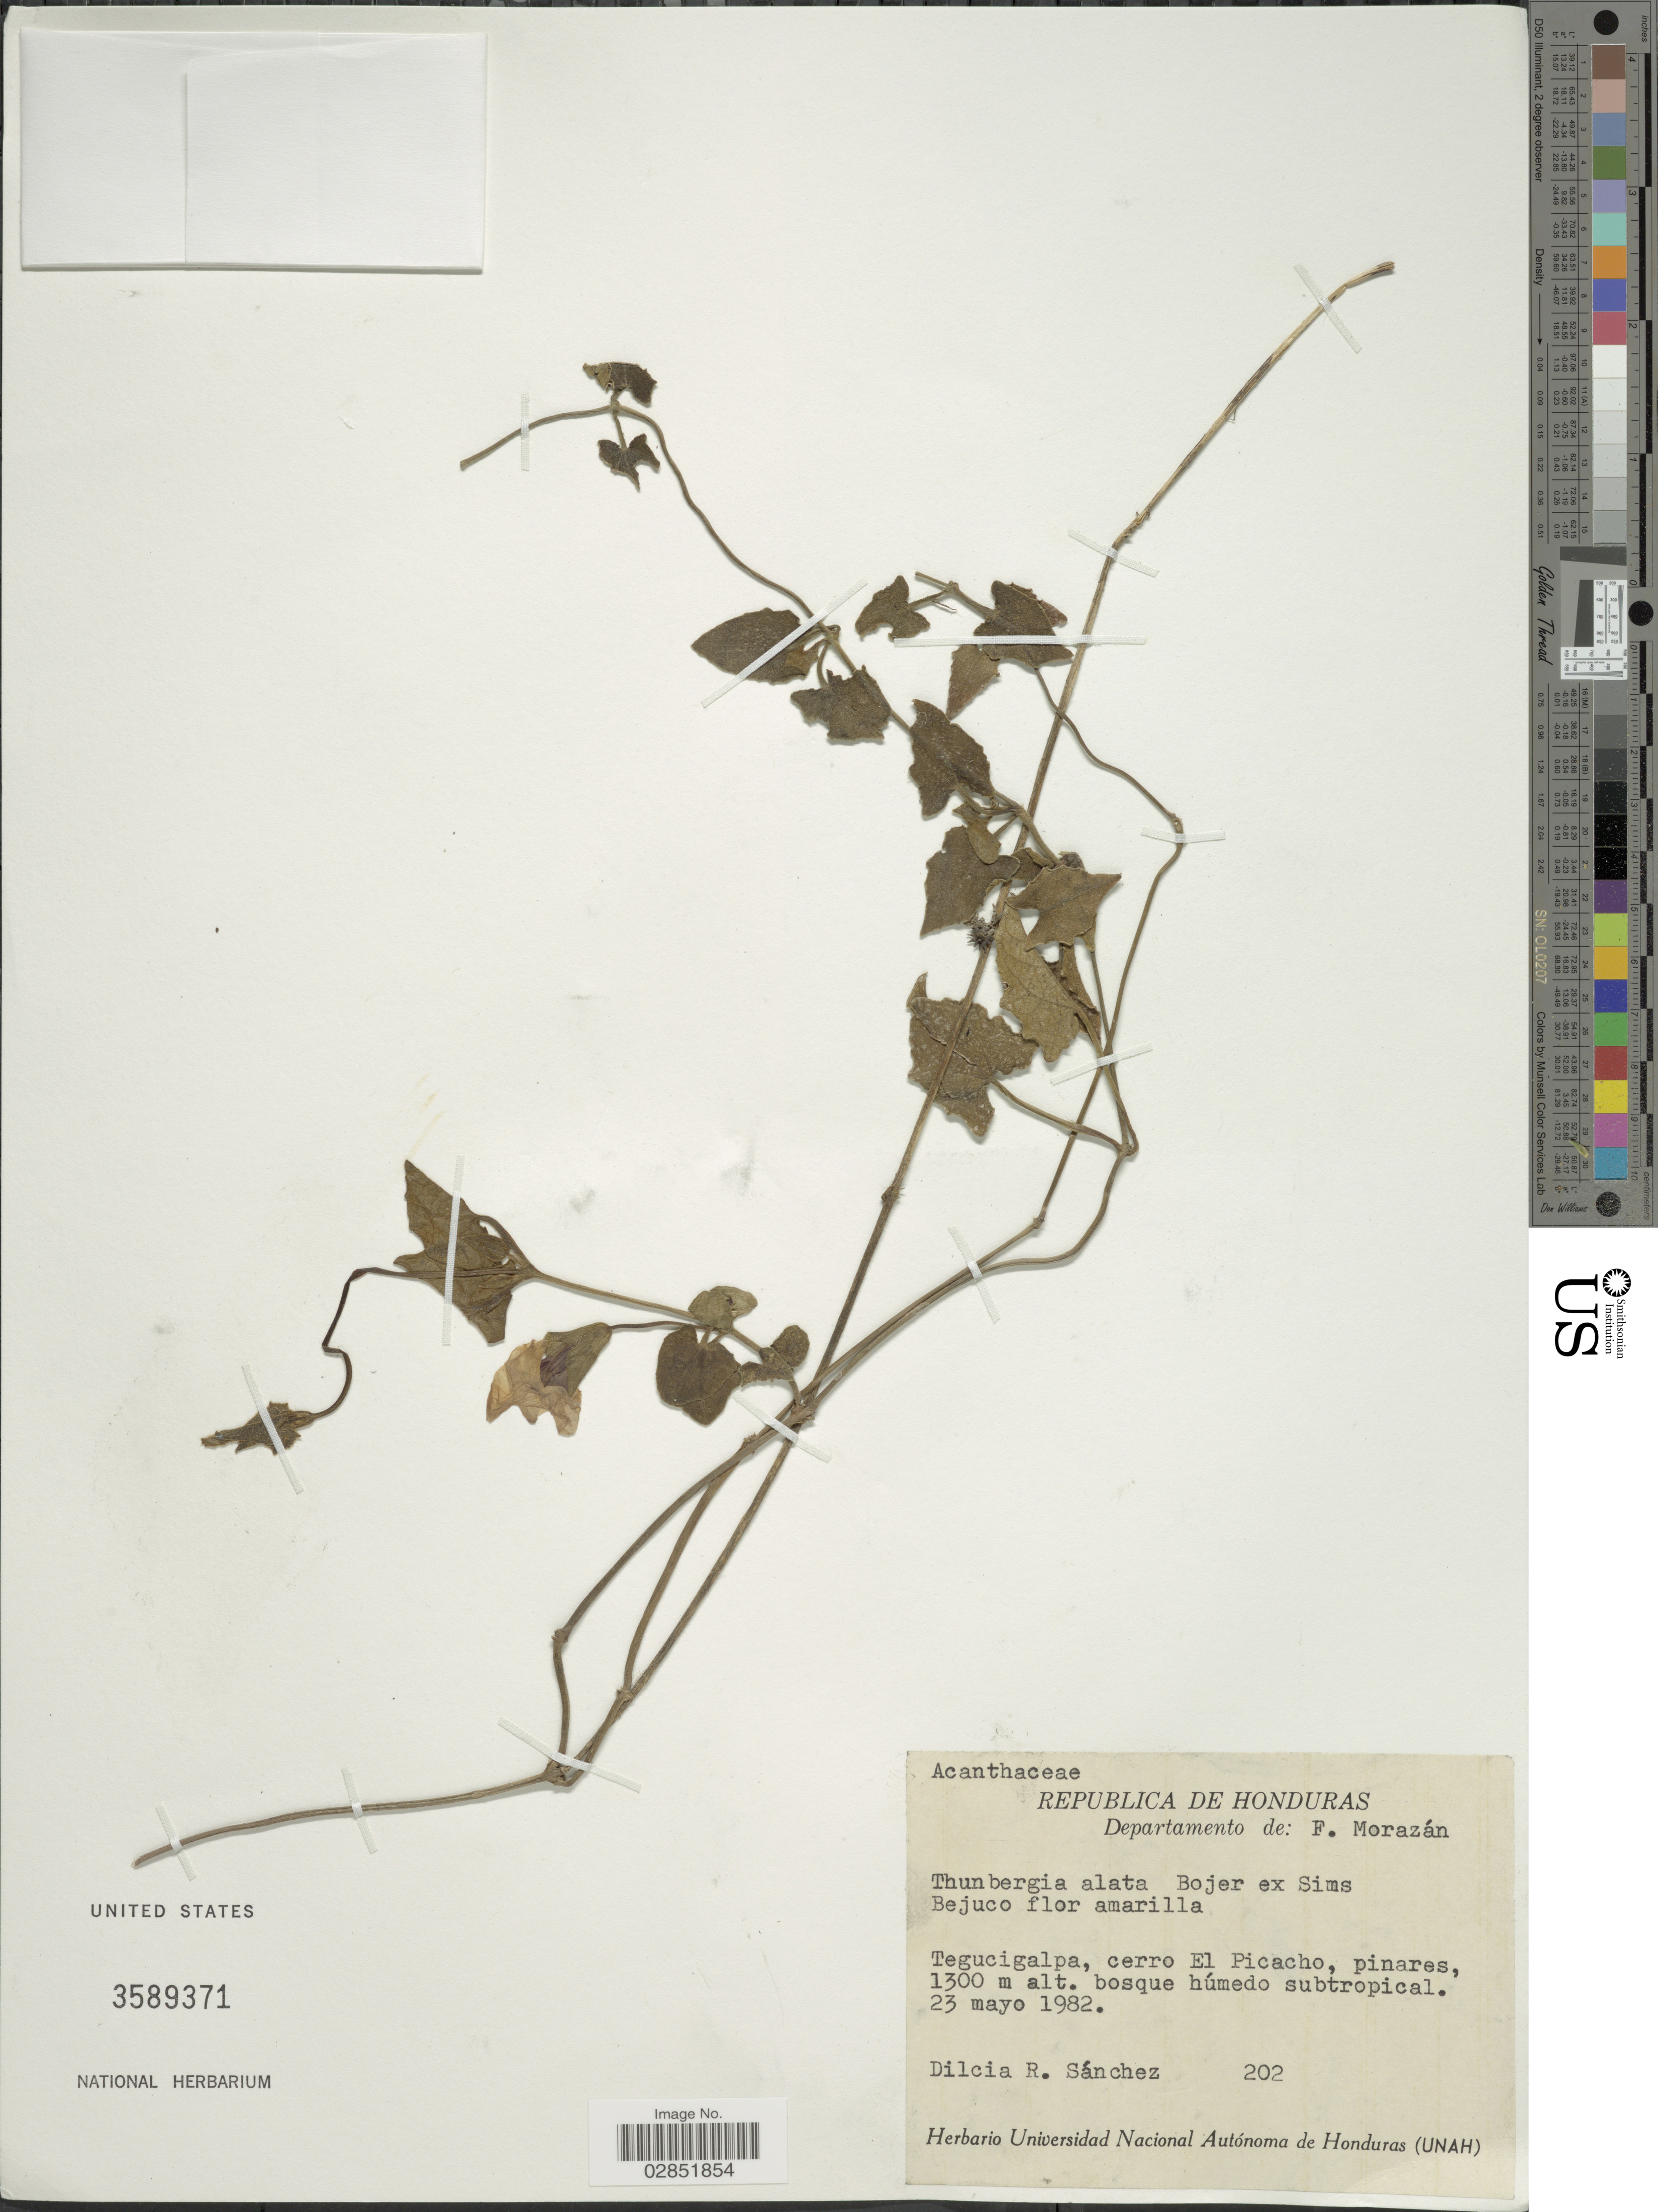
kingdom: Plantae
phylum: Tracheophyta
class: Magnoliopsida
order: Lamiales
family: Acanthaceae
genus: Thunbergia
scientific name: Thunbergia alata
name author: Bojer ex Sims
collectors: D. Sánchez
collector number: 202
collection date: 1982-05-23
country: Honduras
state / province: Fco. Morazán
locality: Departamento de: F. Morazán. Tegucigalpa, cerro El Picacho.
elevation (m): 1300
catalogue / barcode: US 2589371